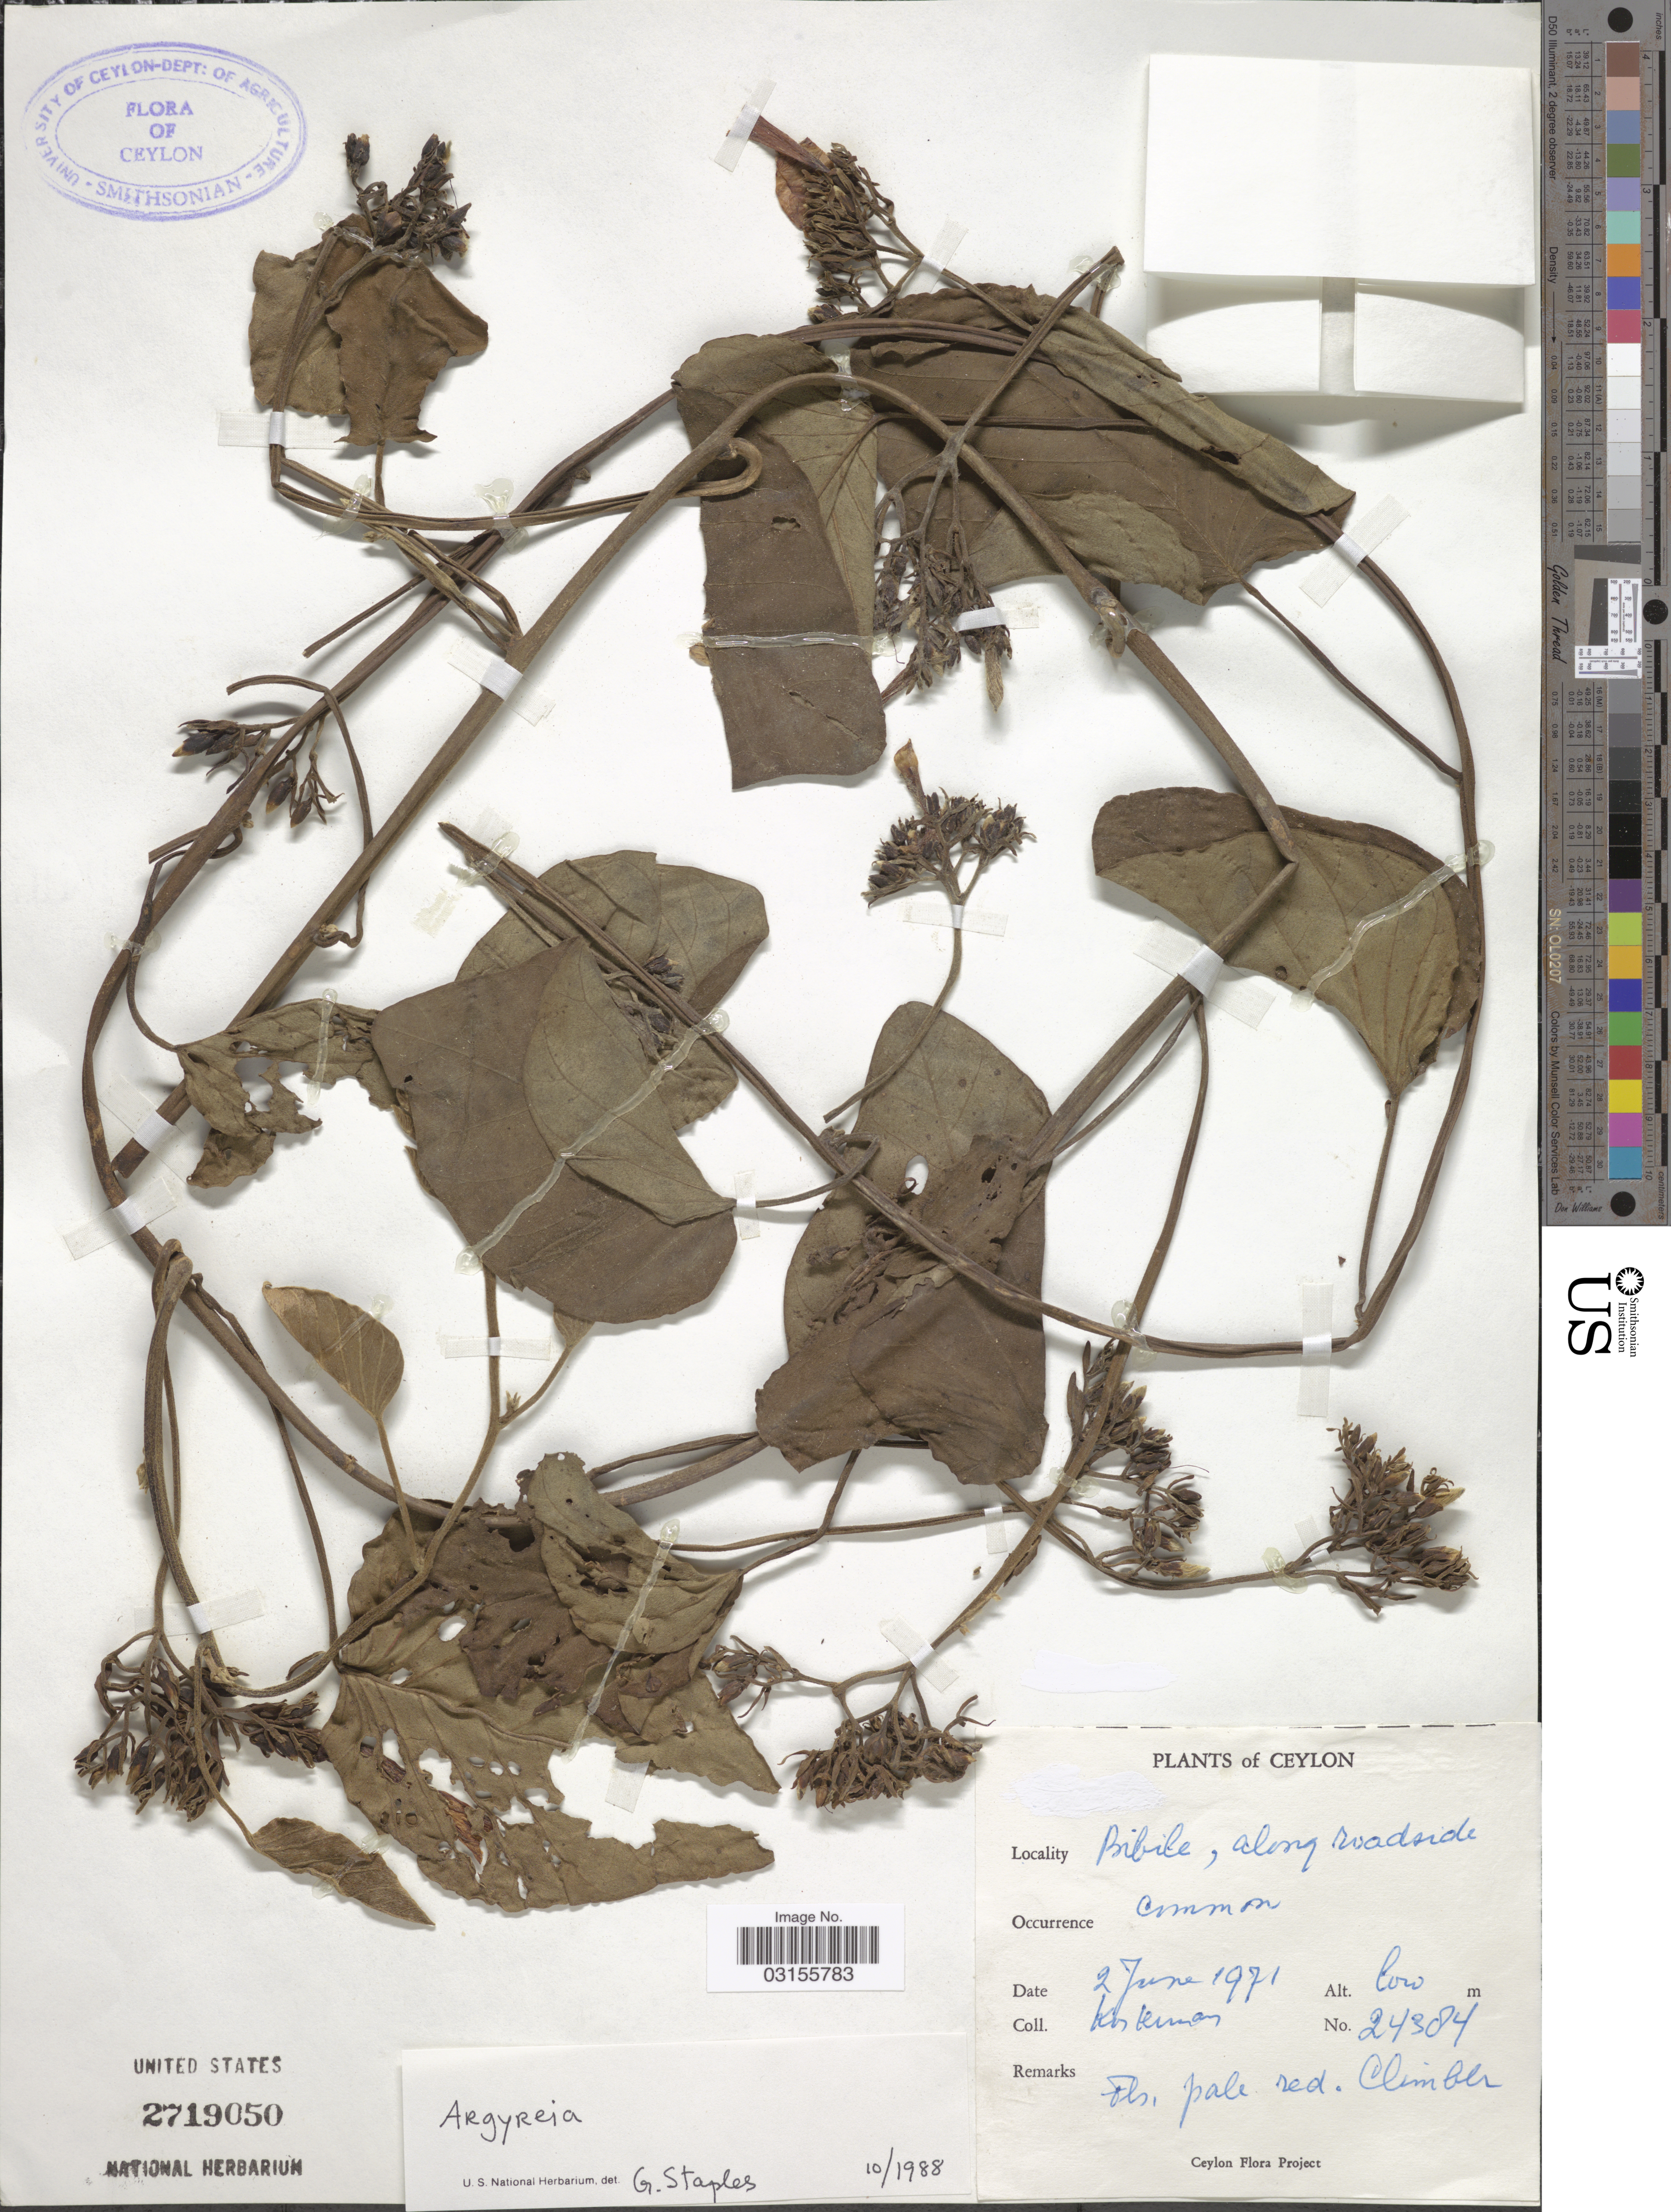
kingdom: Plantae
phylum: Tracheophyta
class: Magnoliopsida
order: Solanales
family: Convolvulaceae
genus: Argyreia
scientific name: Argyreia sp.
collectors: Kostermans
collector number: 24384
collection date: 1971-06-02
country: Sri Lanka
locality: Ceylon. Bibile, along roadside.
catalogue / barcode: US 2719050